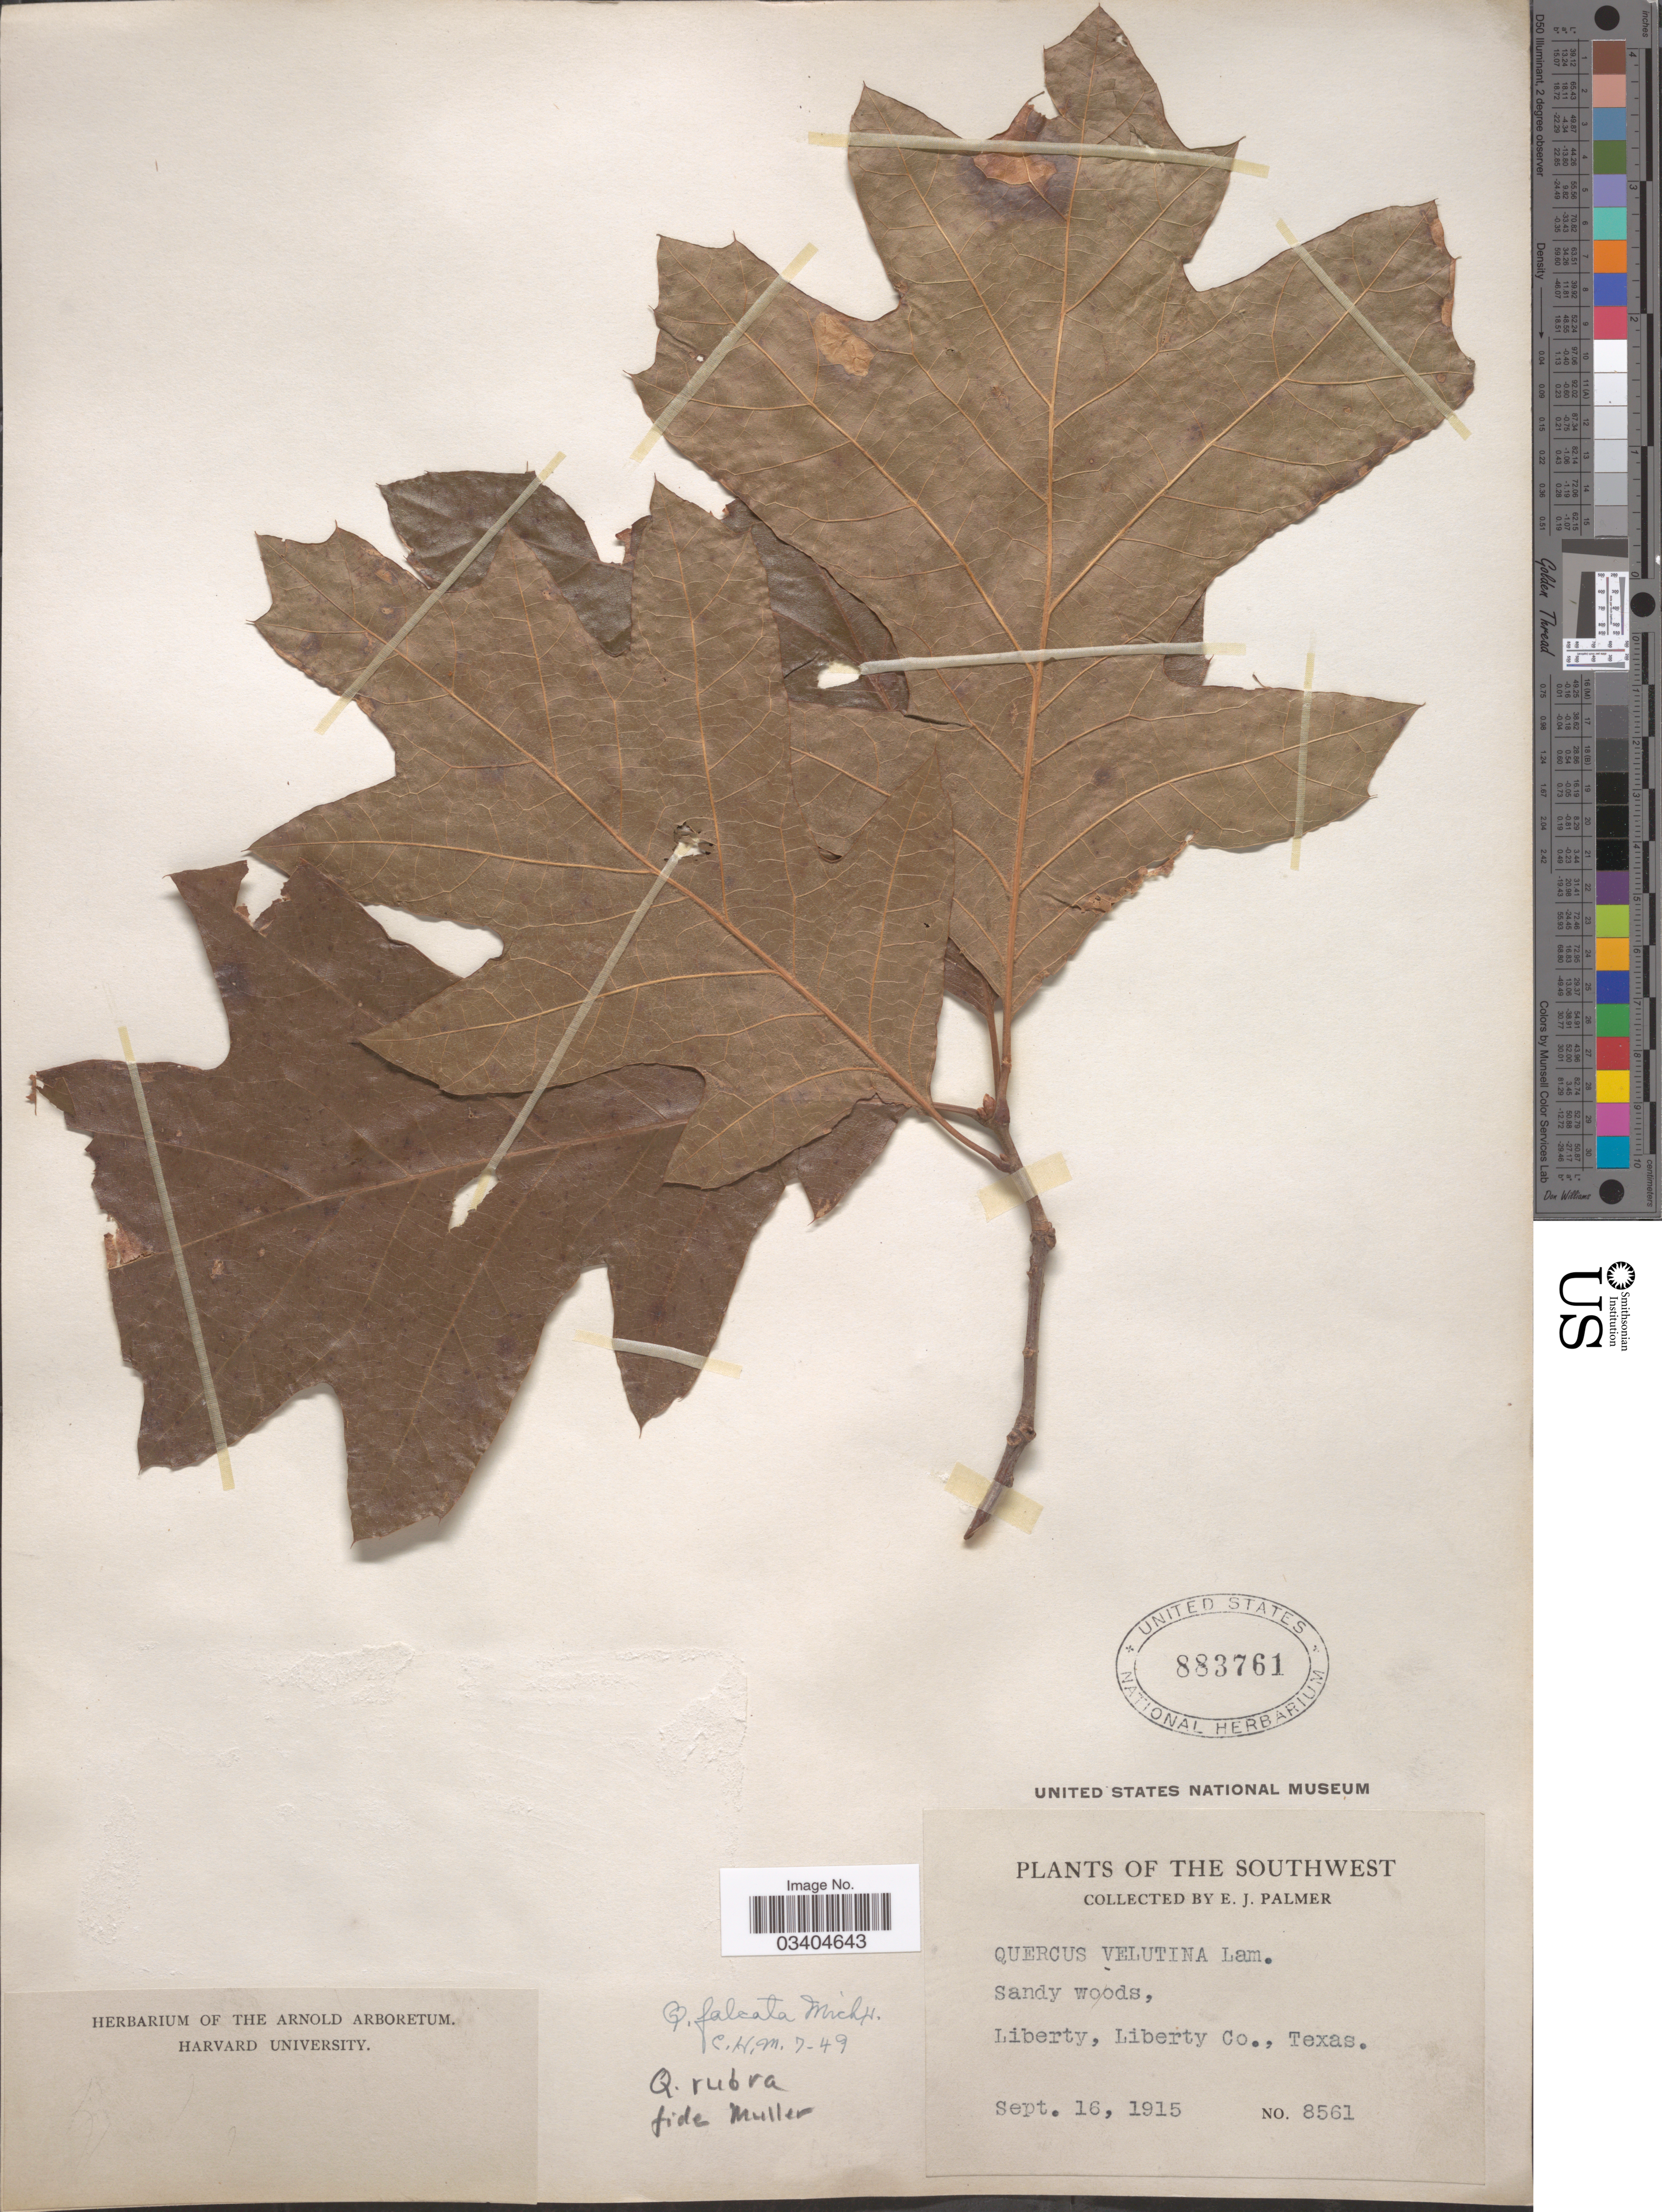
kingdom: Plantae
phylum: Tracheophyta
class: Magnoliopsida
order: Fagales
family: Fagaceae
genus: Quercus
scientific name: Quercus falcata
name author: Michx.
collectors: E. J. Palmer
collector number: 8561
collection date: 1915-09-16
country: United States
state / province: Texas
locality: The Southwest. Liberty, Liberty Co.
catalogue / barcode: US 883761